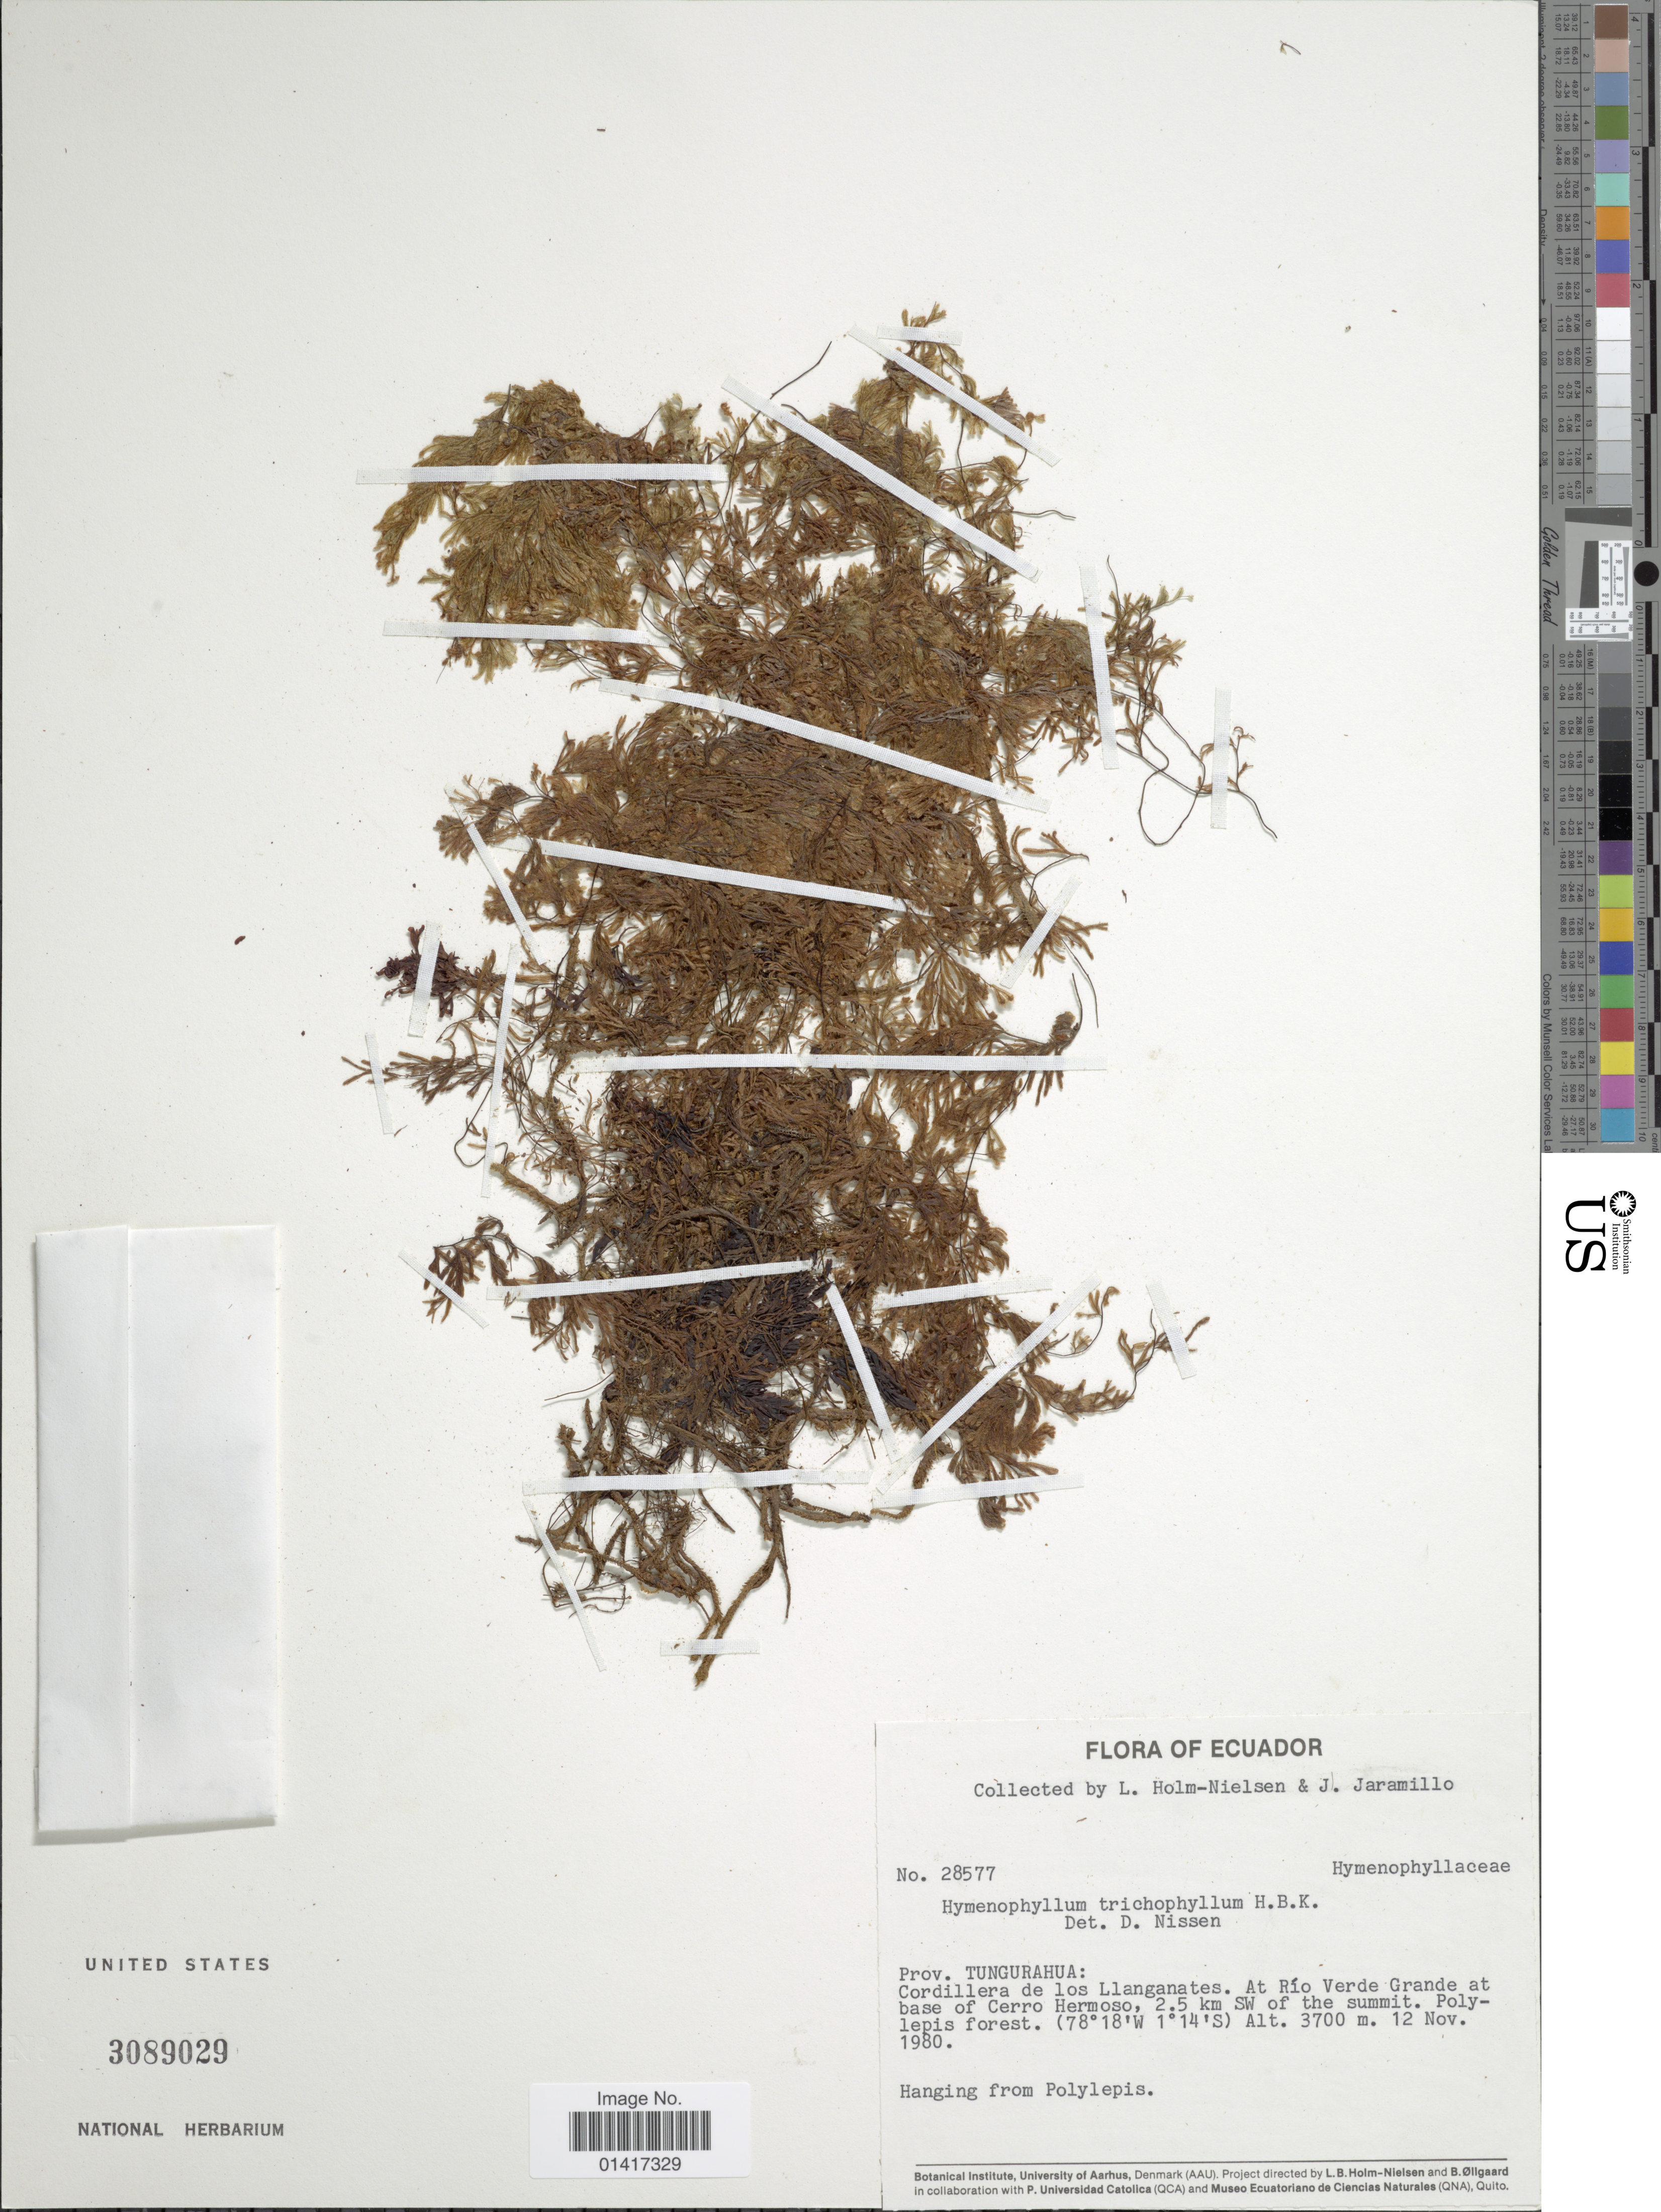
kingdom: Plantae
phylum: Tracheophyta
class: Polypodiopsida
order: Hymenophyllales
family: Hymenophyllaceae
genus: Hymenophyllum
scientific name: Hymenophyllum trichophyllum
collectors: L. B. Holm-Nielsen & Jaramillo, --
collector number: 28577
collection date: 1980-11-12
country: Ecuador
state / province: Tungurahua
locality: Cordillera de los Llanganates. At Rio Verde Grande at base of Cerro Hermoso, 2.5 km SW of the summit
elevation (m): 3700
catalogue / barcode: US 3089029